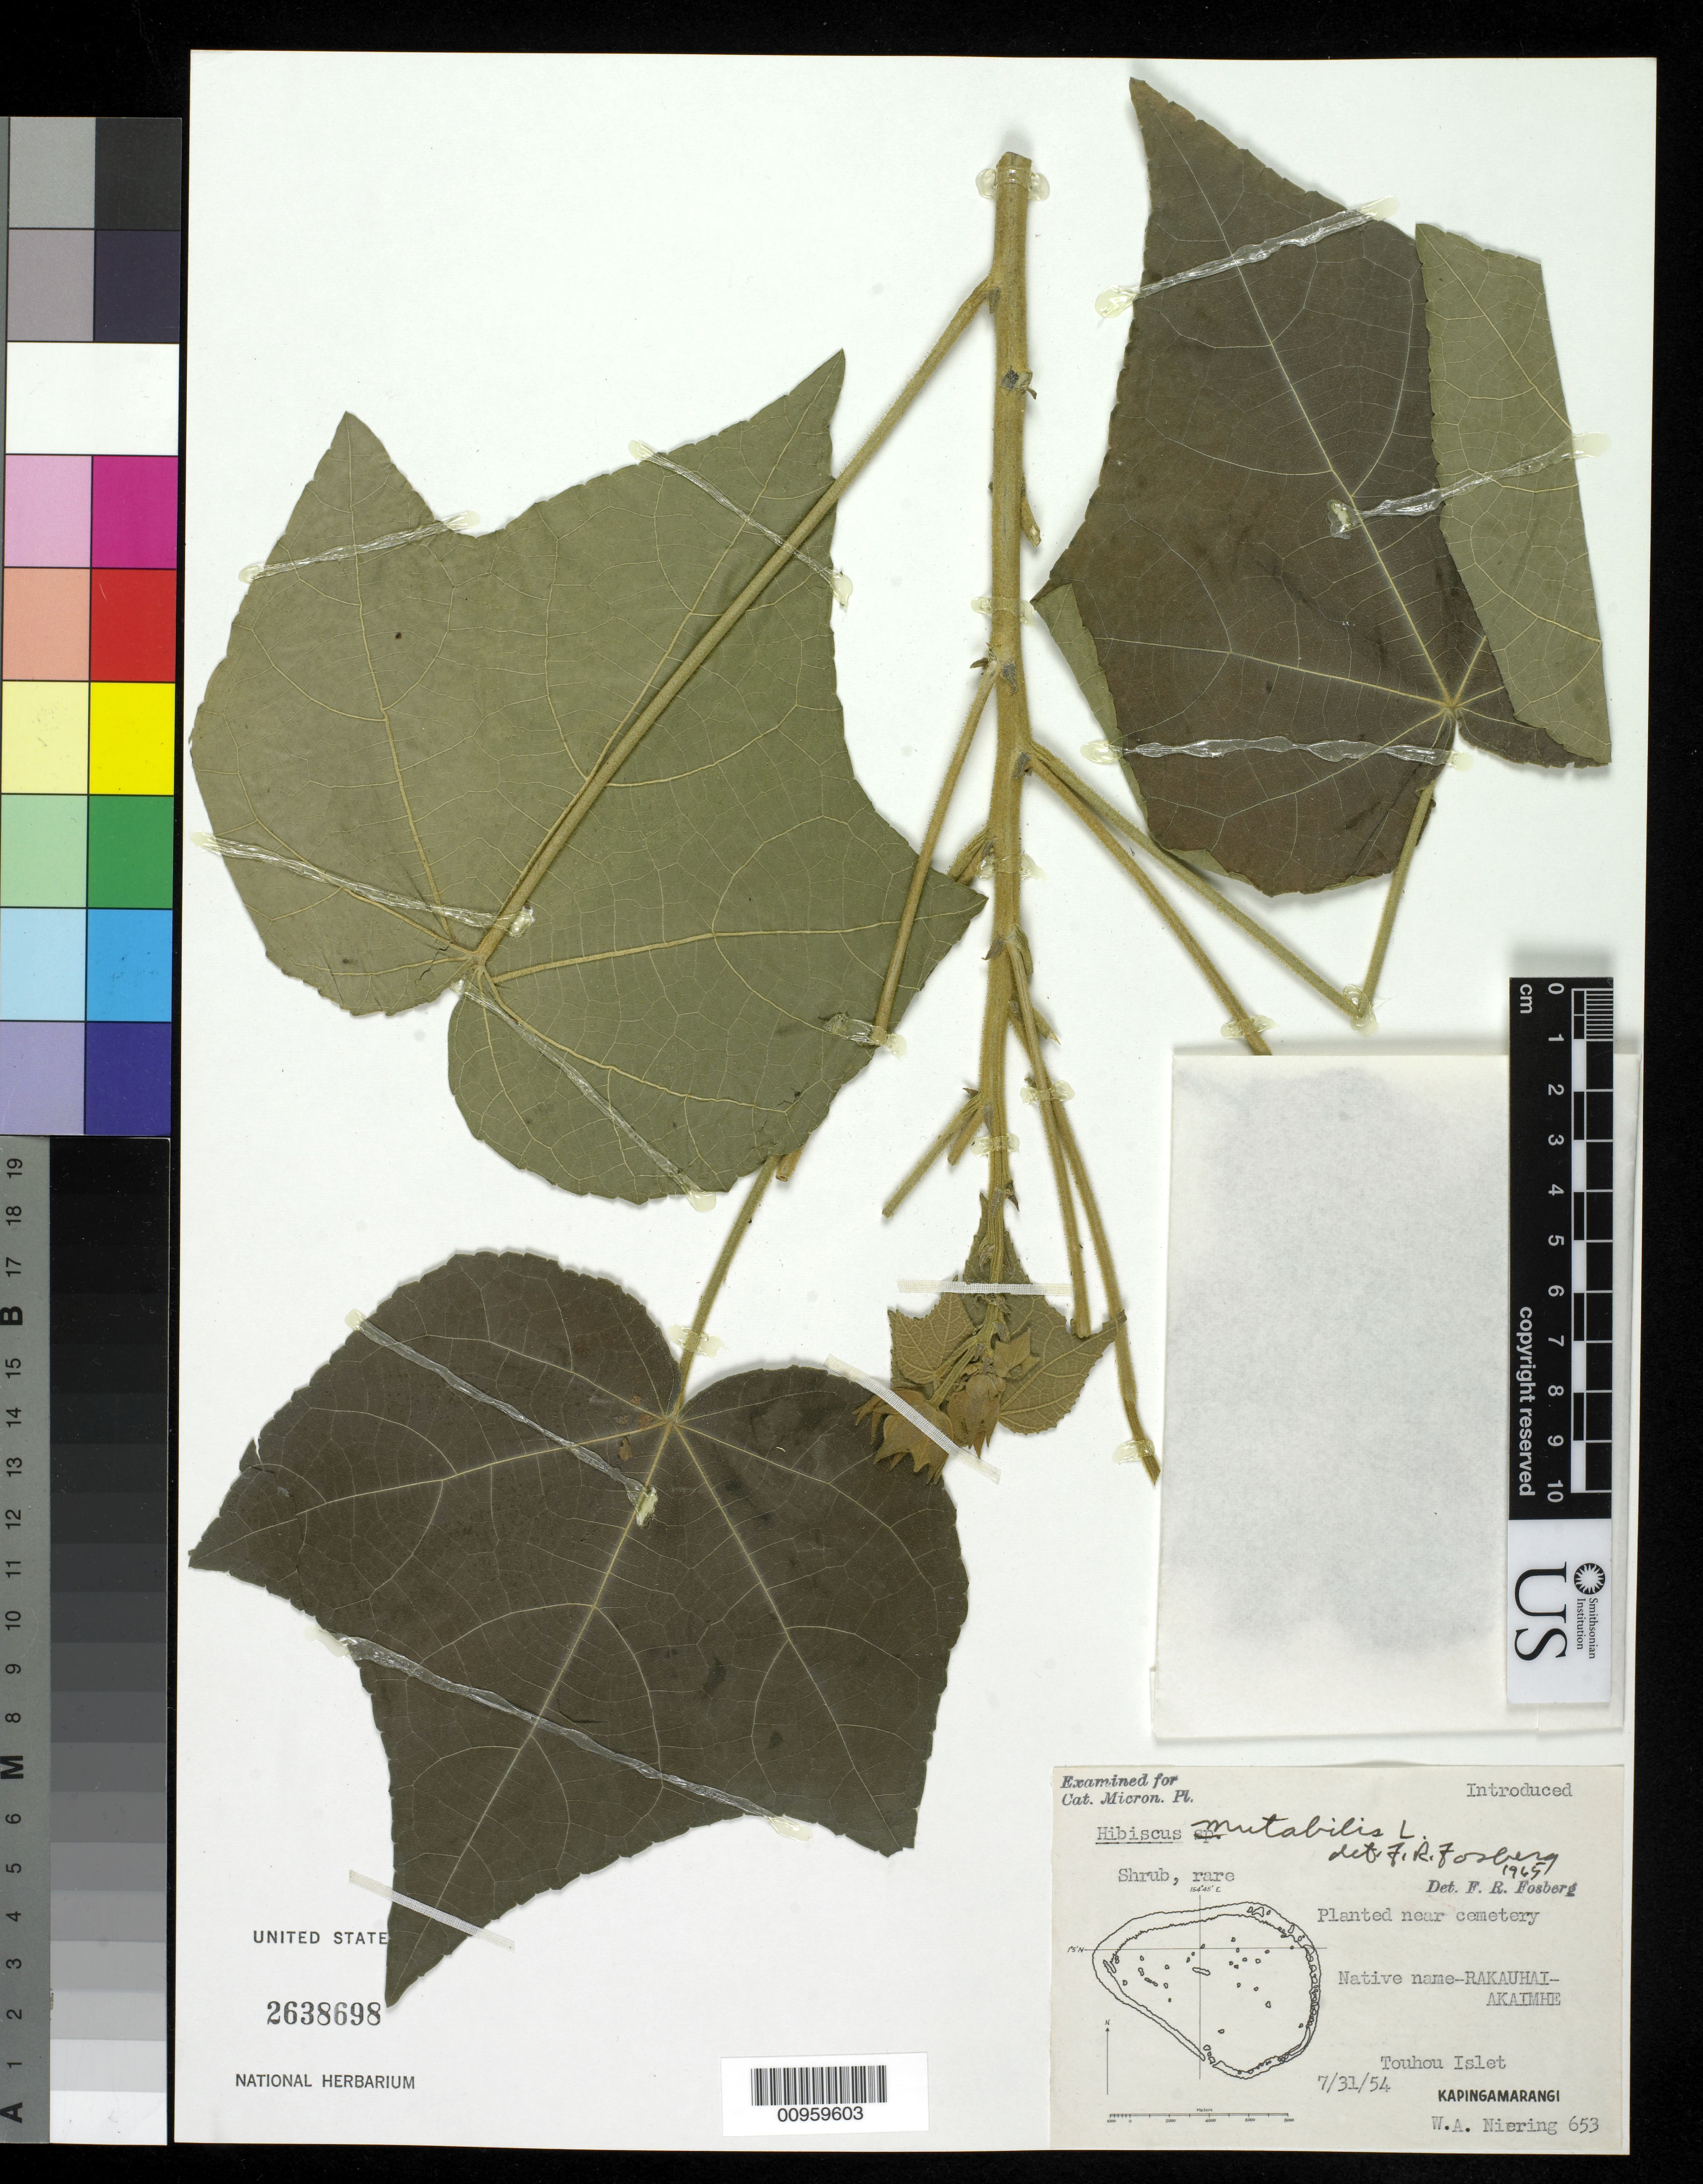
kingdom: Plantae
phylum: Tracheophyta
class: Magnoliopsida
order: Malvales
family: Malvaceae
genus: Hibiscus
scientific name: Hibiscus mutabilis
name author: L.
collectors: W. Niering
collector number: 653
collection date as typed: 31 Jul 1954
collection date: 1954-07-31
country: Micronesia, Federated States of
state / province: Pohnpei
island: Kapingamarangi Atoll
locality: Touhou Islet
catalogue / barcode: US 2638698